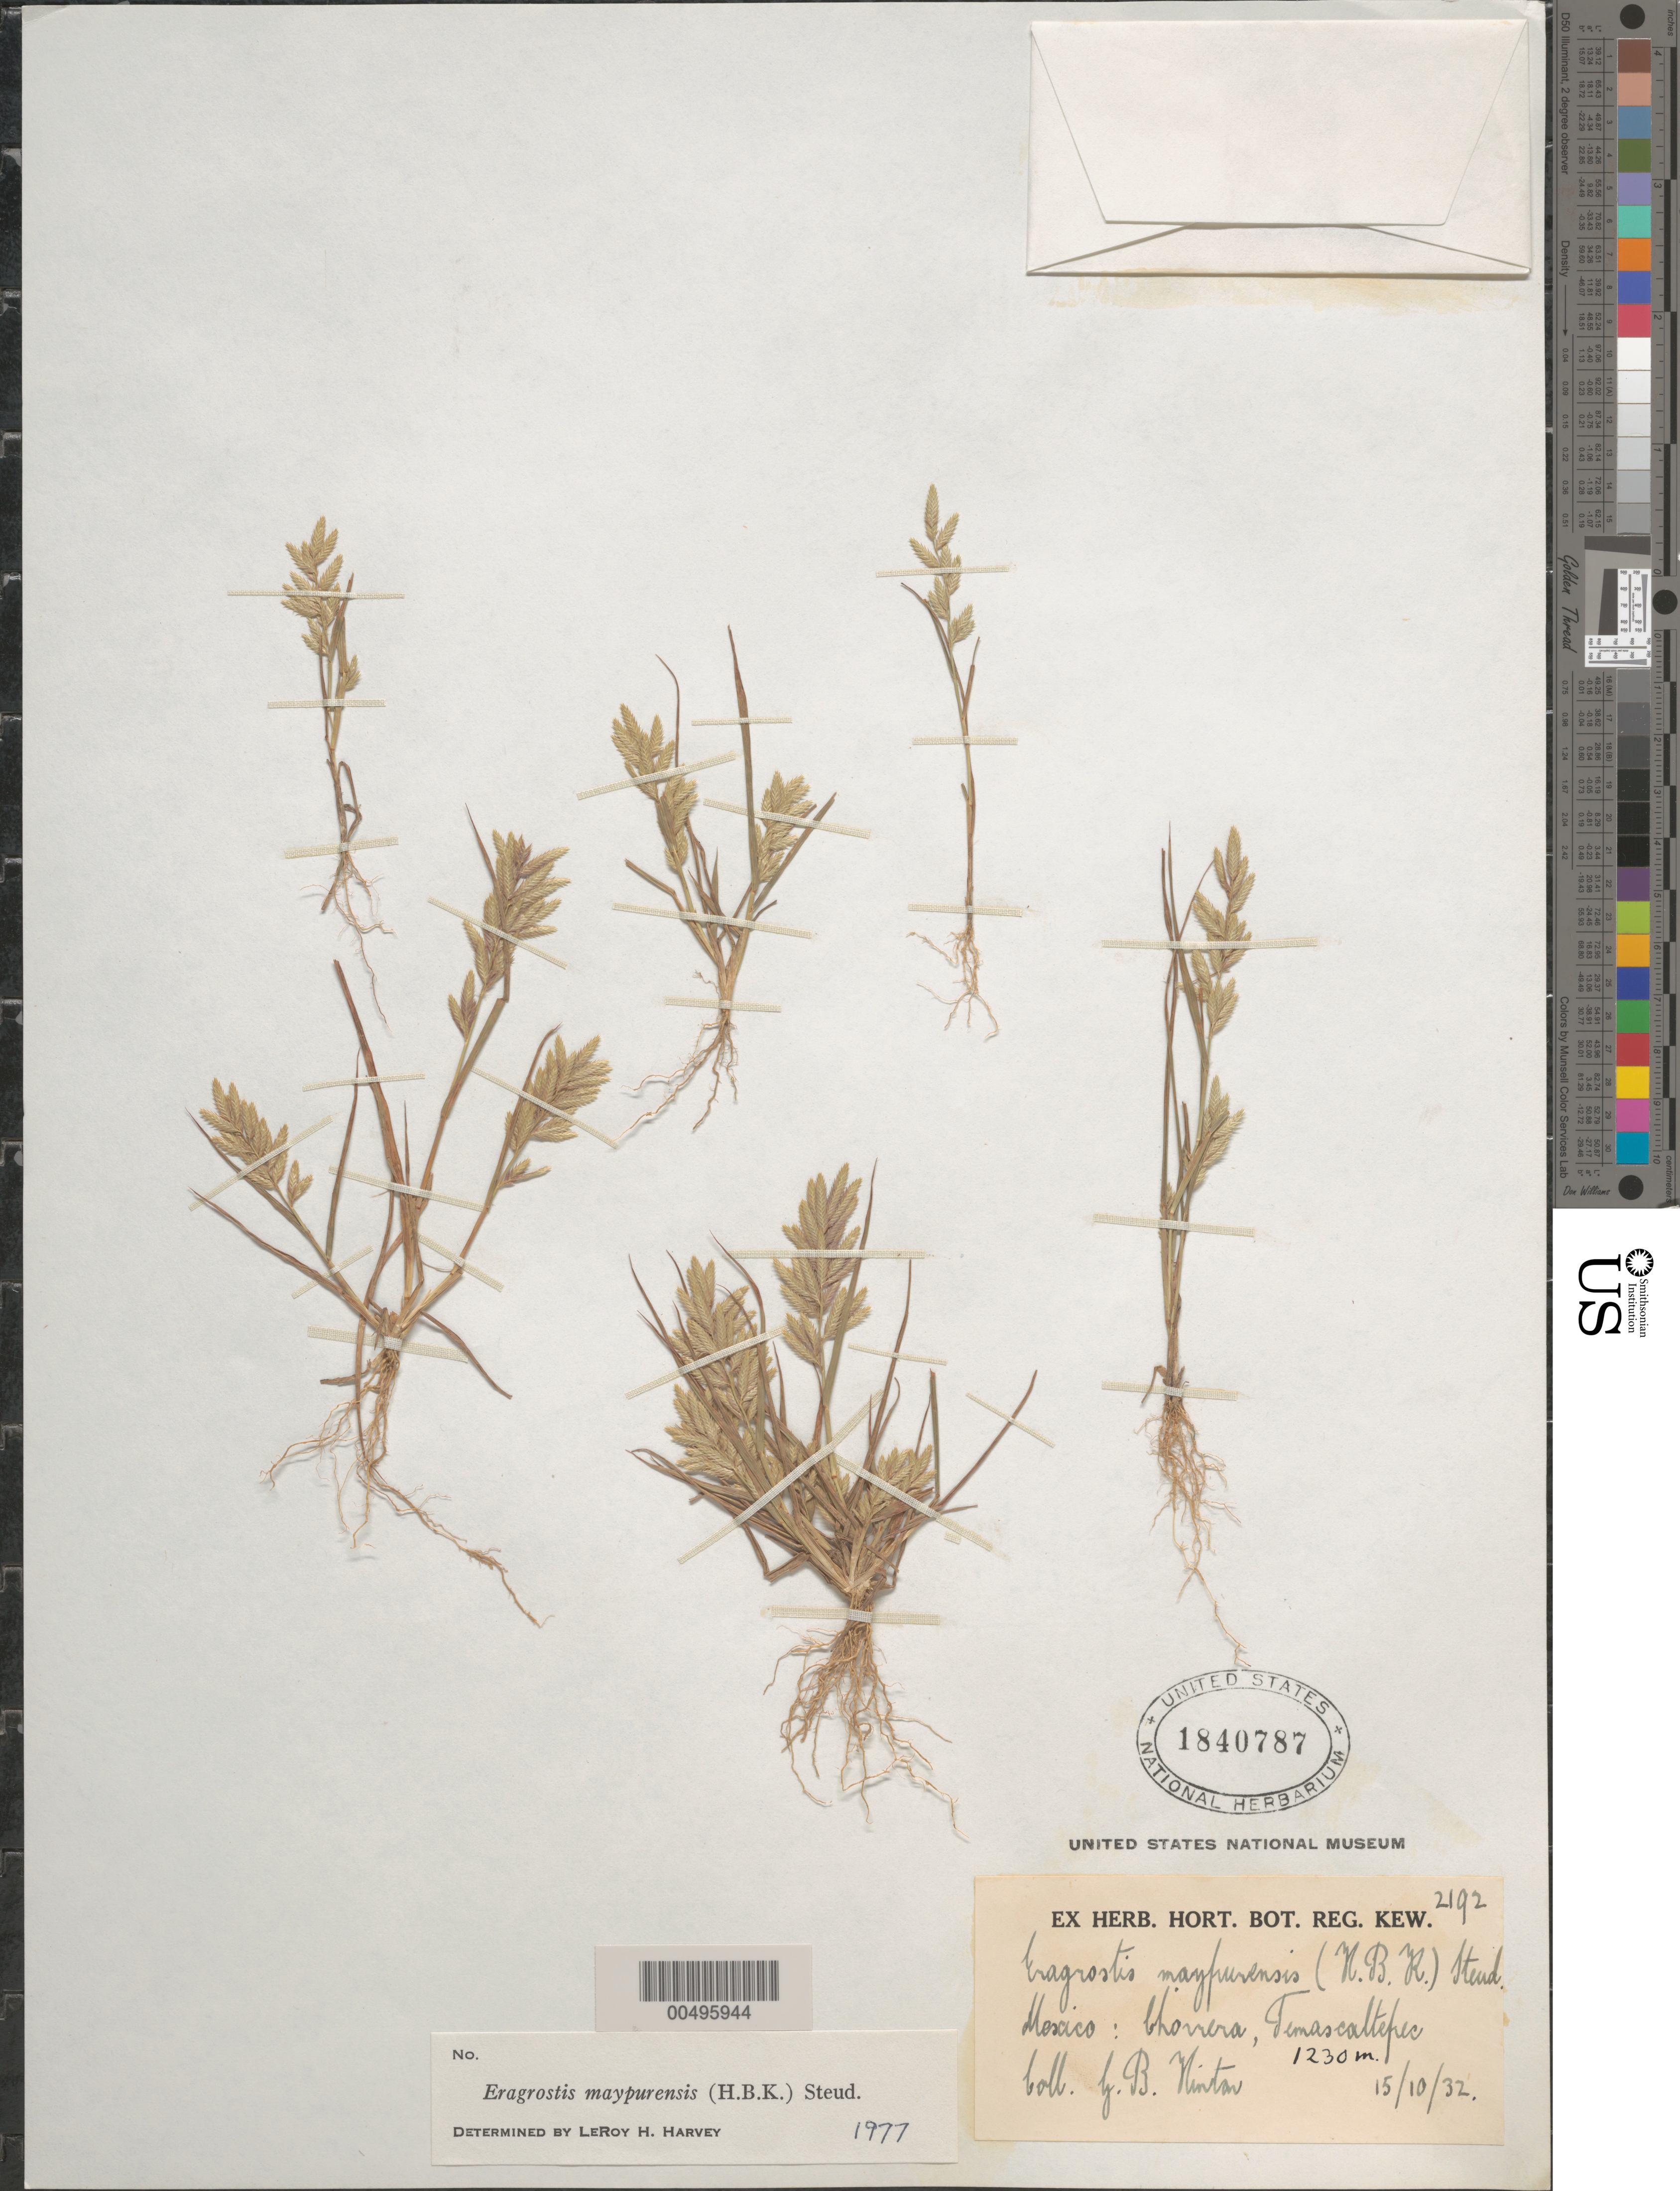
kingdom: Plantae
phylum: Tracheophyta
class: Liliopsida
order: Poales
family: Poaceae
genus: Eragrostis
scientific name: Eragrostis maypurensis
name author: (Kunth) Steud.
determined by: Harvey, L. H.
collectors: G. B. Hinton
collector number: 2192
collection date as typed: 15 Oct 1932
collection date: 1932-10-15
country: Mexico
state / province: México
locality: Chorrera, Temascaltepec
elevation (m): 1230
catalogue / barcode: US 1840787